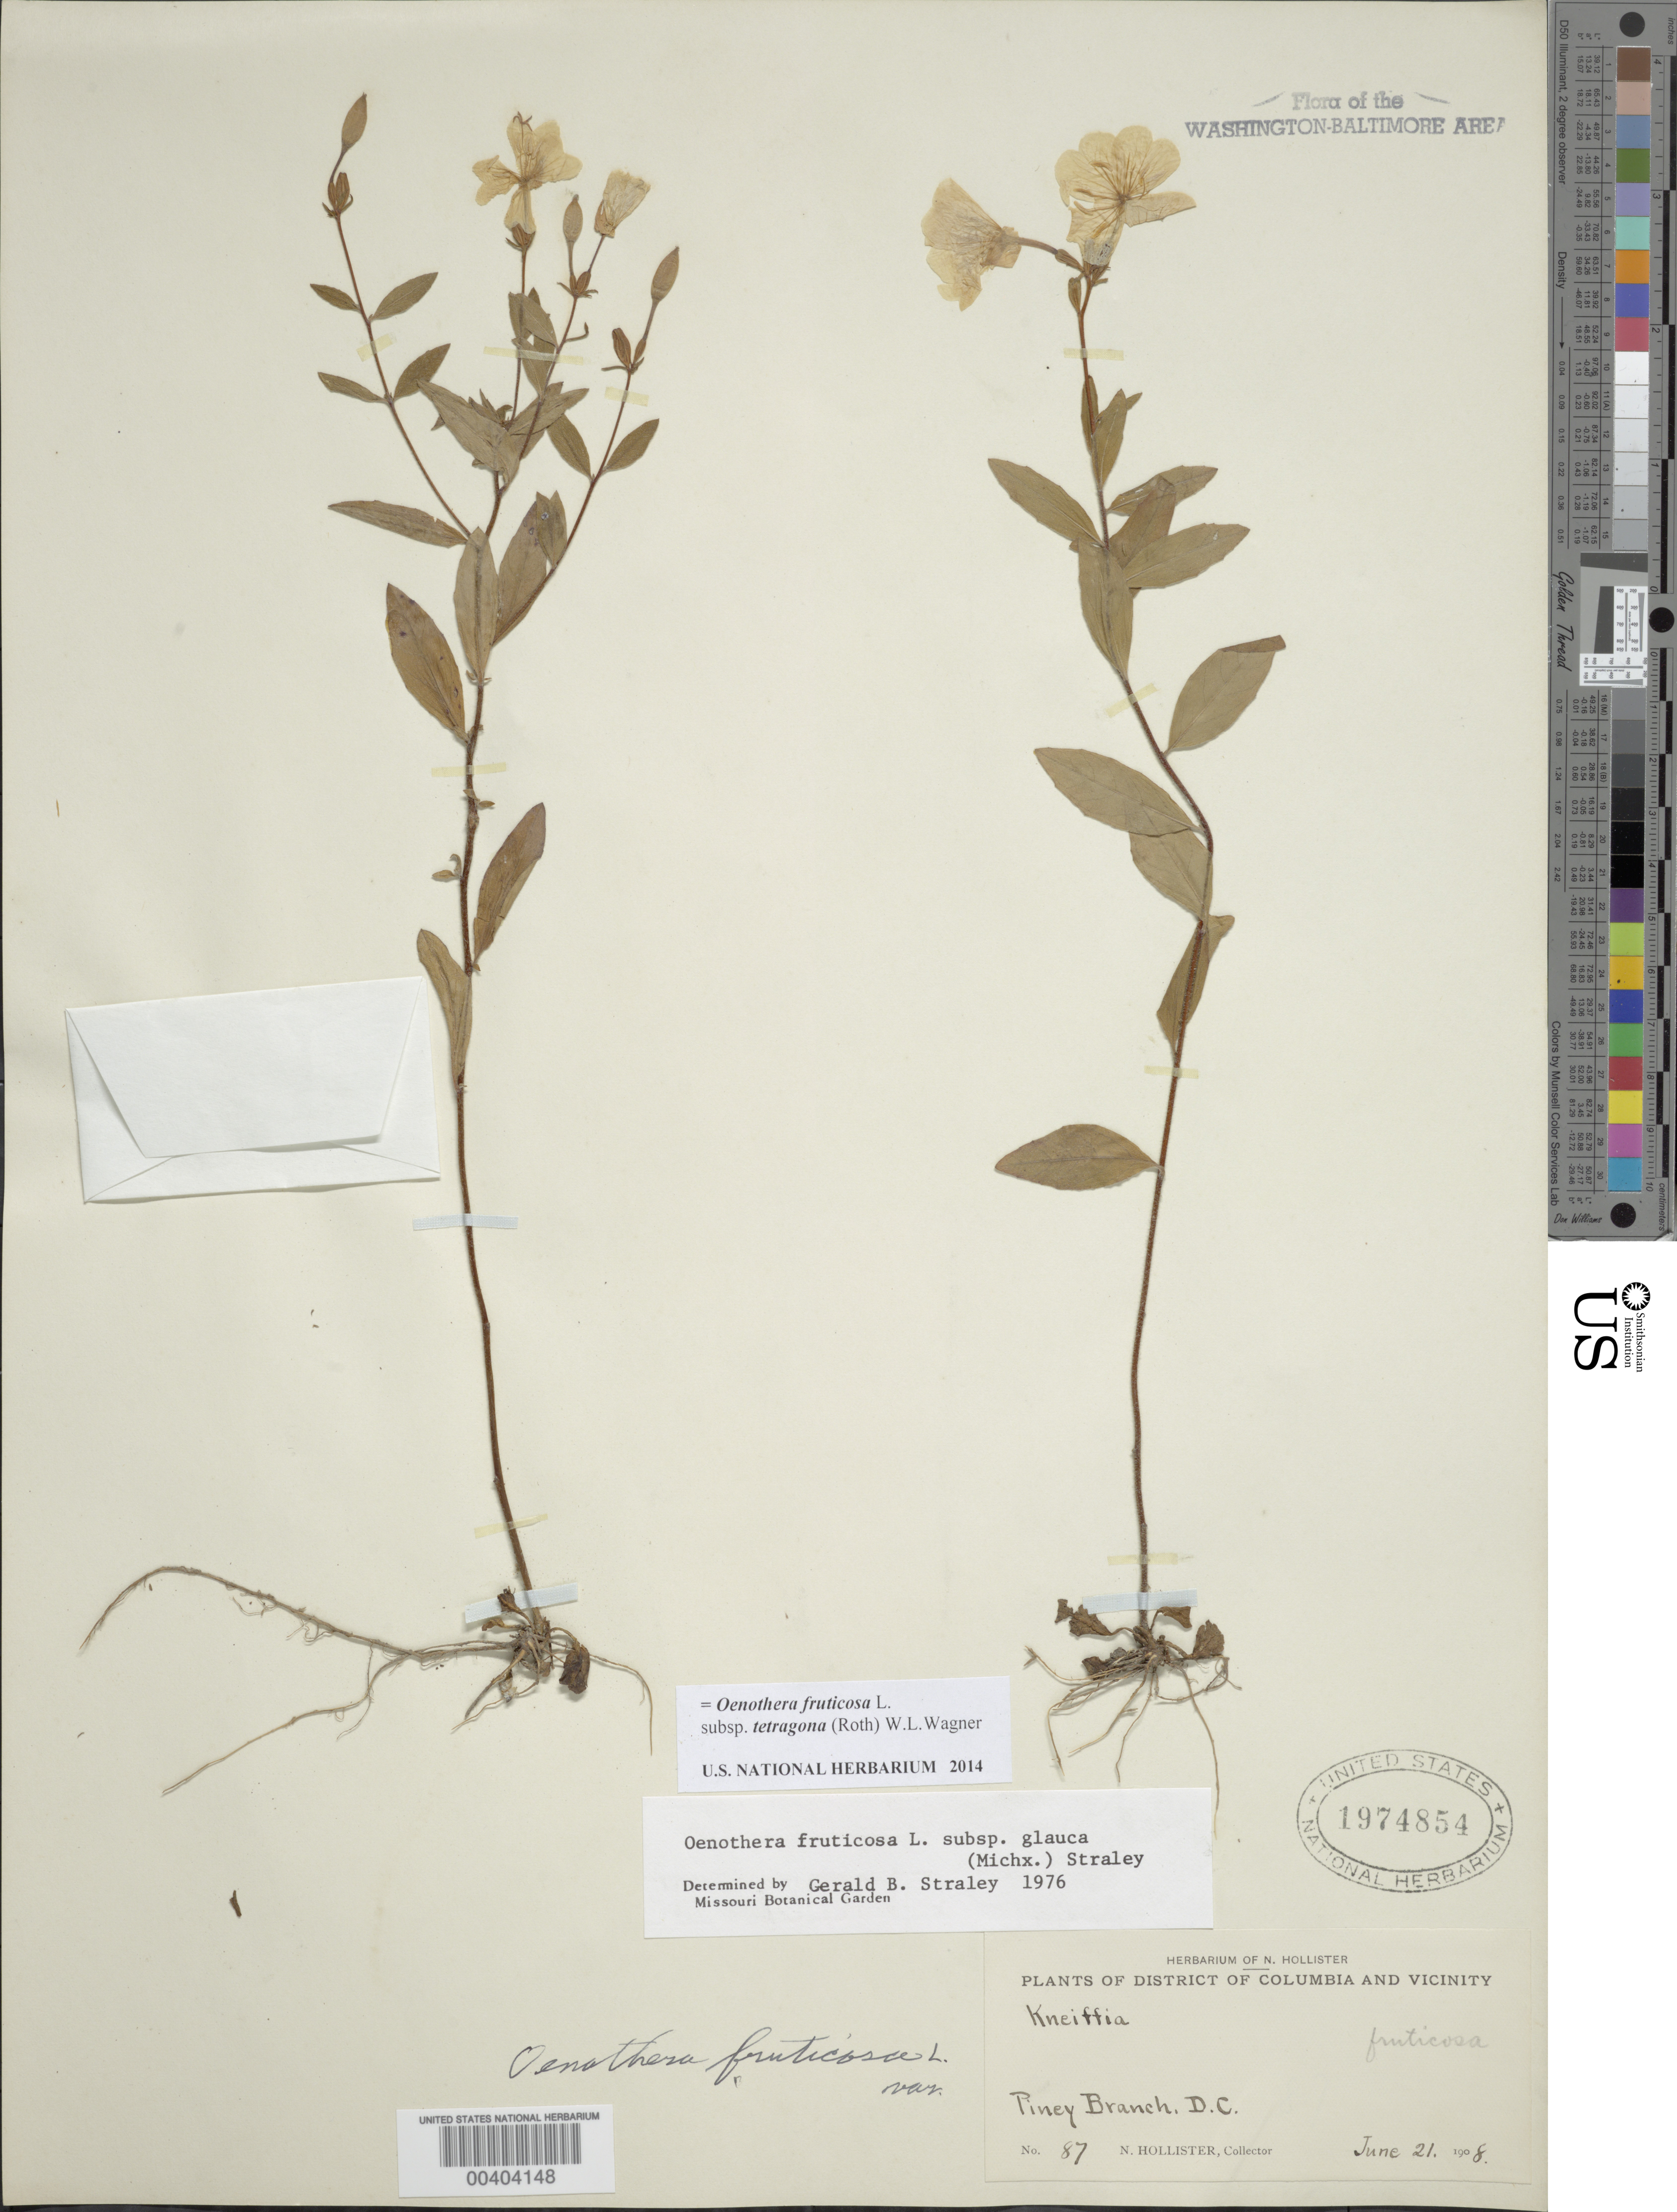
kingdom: Plantae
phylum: Tracheophyta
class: Magnoliopsida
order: Myrtales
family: Onagraceae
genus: Oenothera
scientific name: Oenothera fruticosa subsp. tetragona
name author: (Roth) W.L. Wagner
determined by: Wagner, W. L., (BOT), Smithsonian Institution - National Museum of Natural History (UNITED STATES)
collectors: N. Hollister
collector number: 87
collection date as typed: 21 Jun 1908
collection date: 1908-06-21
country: United States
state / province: District of Columbia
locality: Piney Branch Rock Creek Park and Vicinity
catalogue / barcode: US 1974854